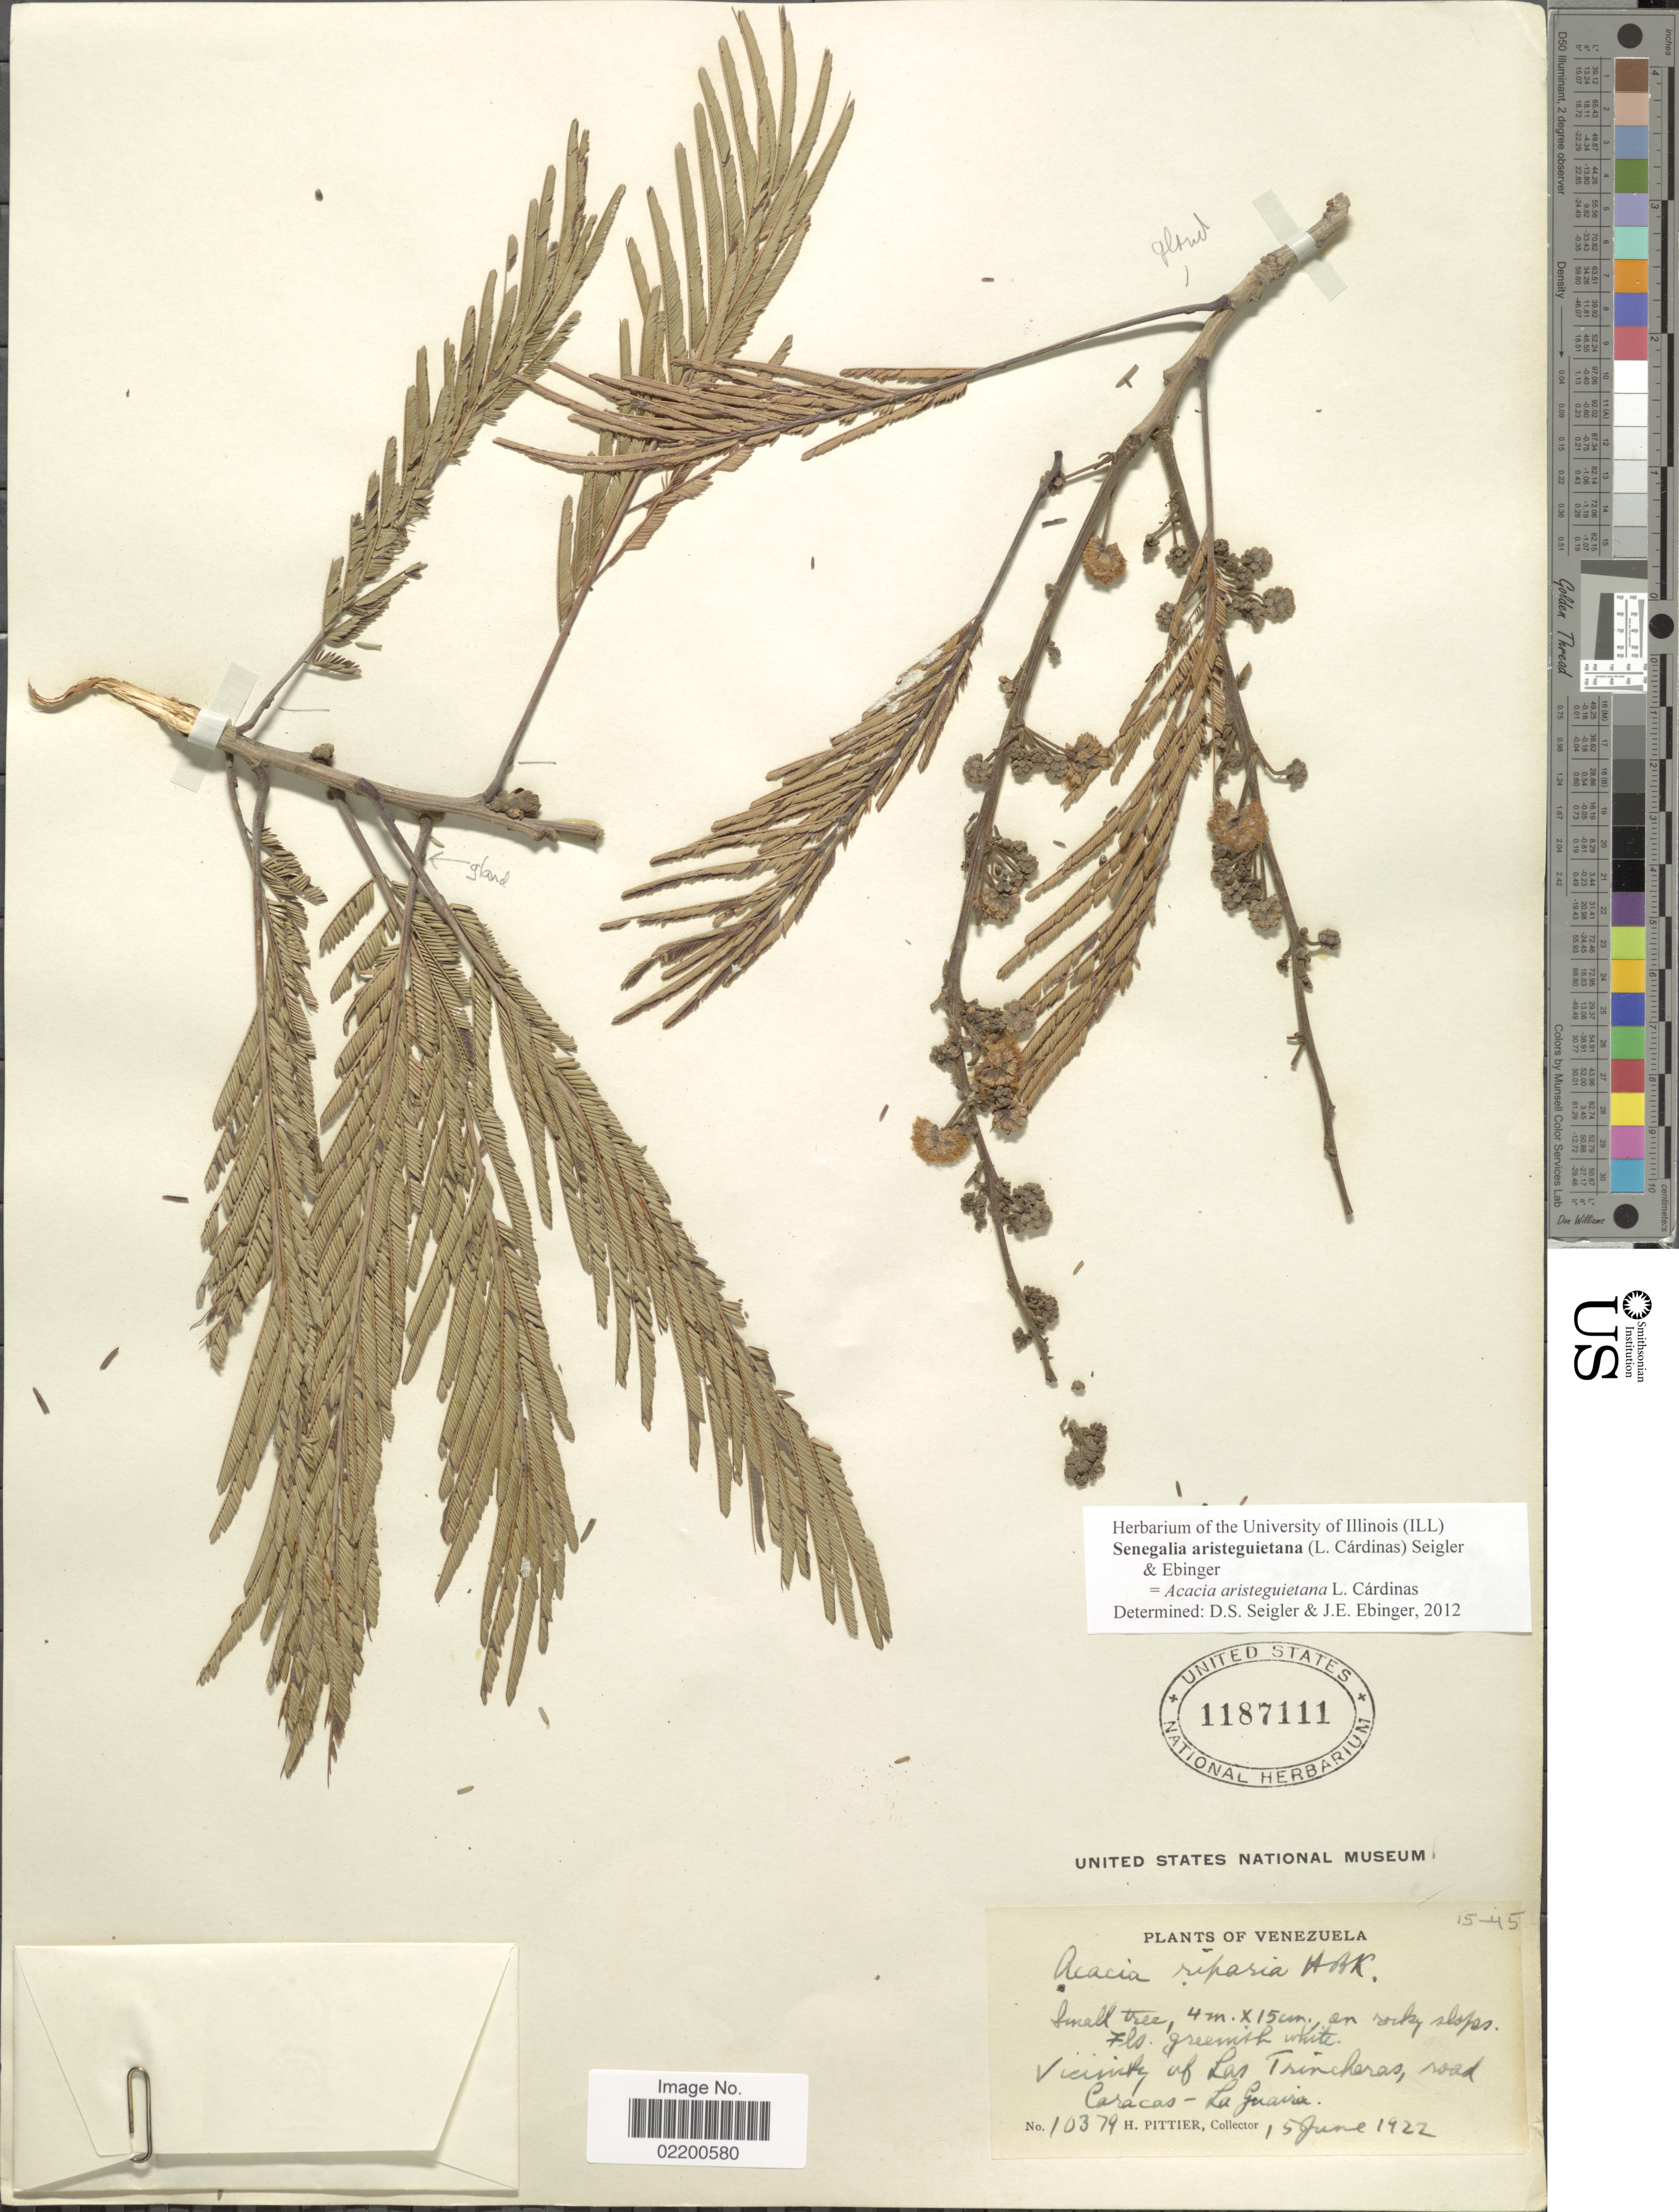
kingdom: Plantae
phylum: Tracheophyta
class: Magnoliopsida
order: Fabales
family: Fabaceae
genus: Senegalia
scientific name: Senegalia aristeguietana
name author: (L. Cárdenas) Seigler & Ebinger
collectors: H. F. Pittier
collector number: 10379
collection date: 1922-06-15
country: Venezuela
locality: Vicinity of Las Trincheras, road Caracas, la Guaira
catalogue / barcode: US 1187111